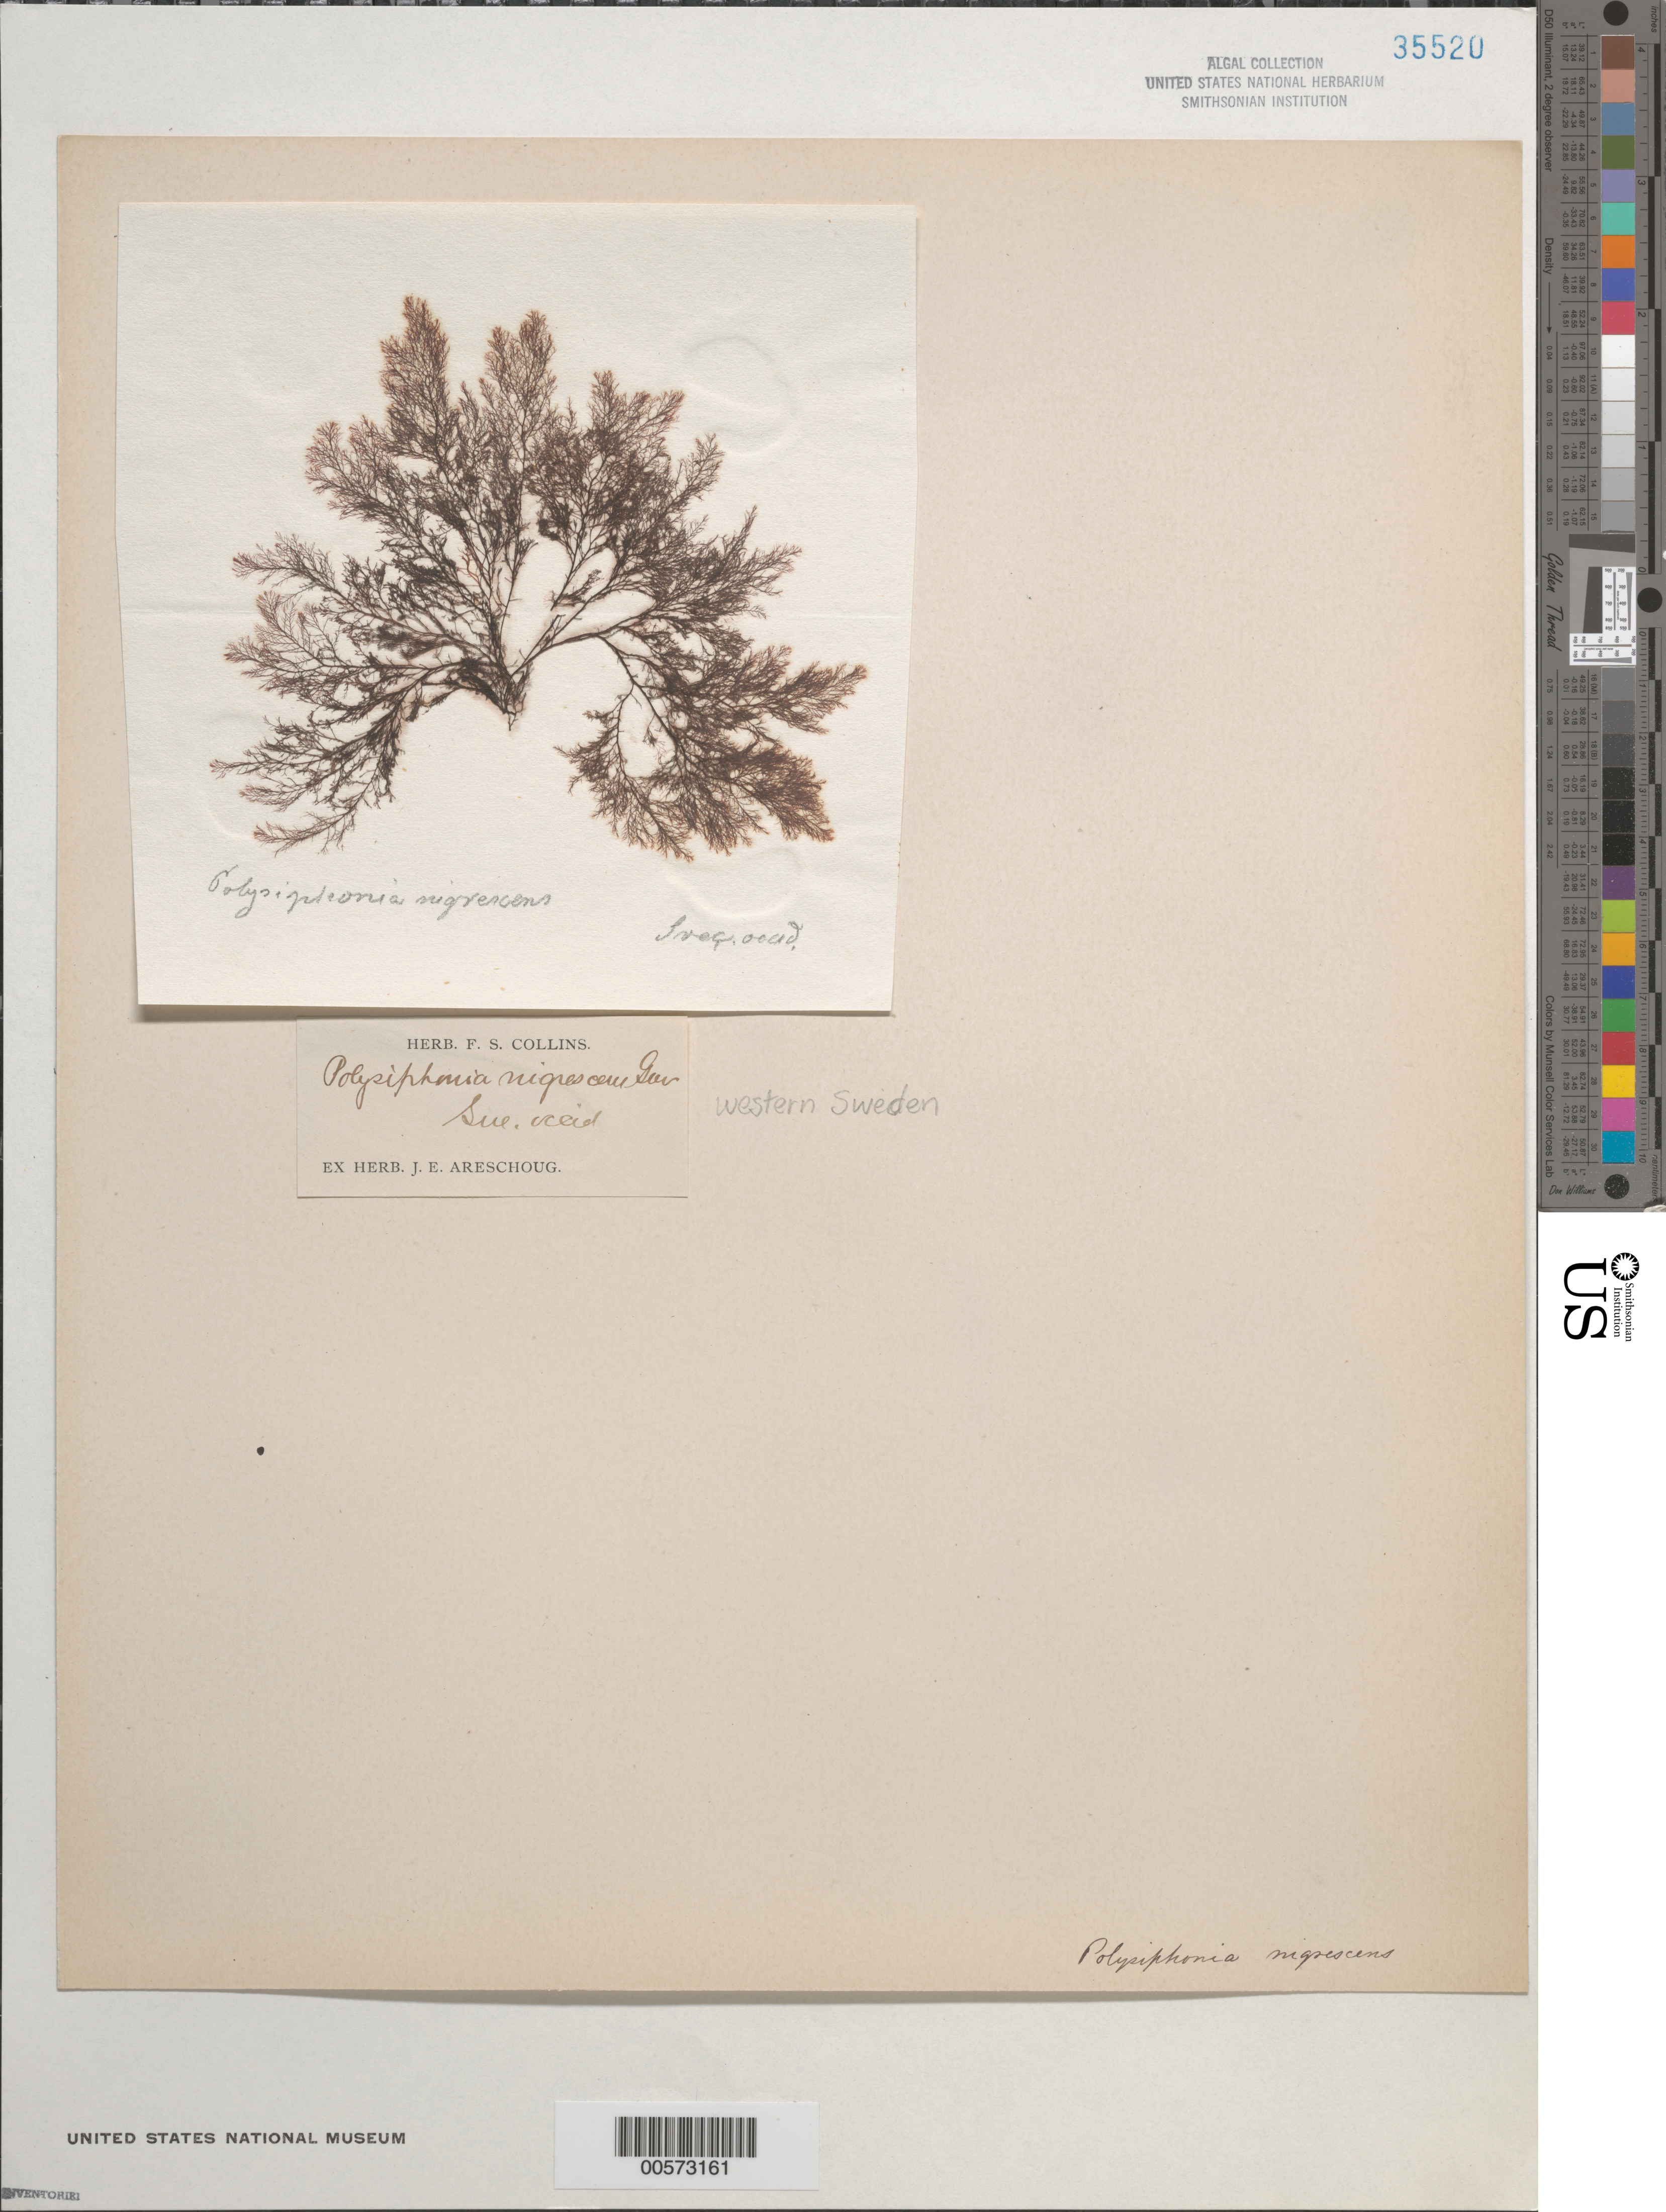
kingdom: Plantae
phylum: Rhodophyta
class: Florideophyceae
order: Ceramiales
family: Rhodomelaceae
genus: Vertebrata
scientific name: Vertebrata fucoides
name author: (Hudson) Kuntze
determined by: Algae name updating Project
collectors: J. Areschoug (herbarium)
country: Sweden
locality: Western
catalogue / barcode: US 35520